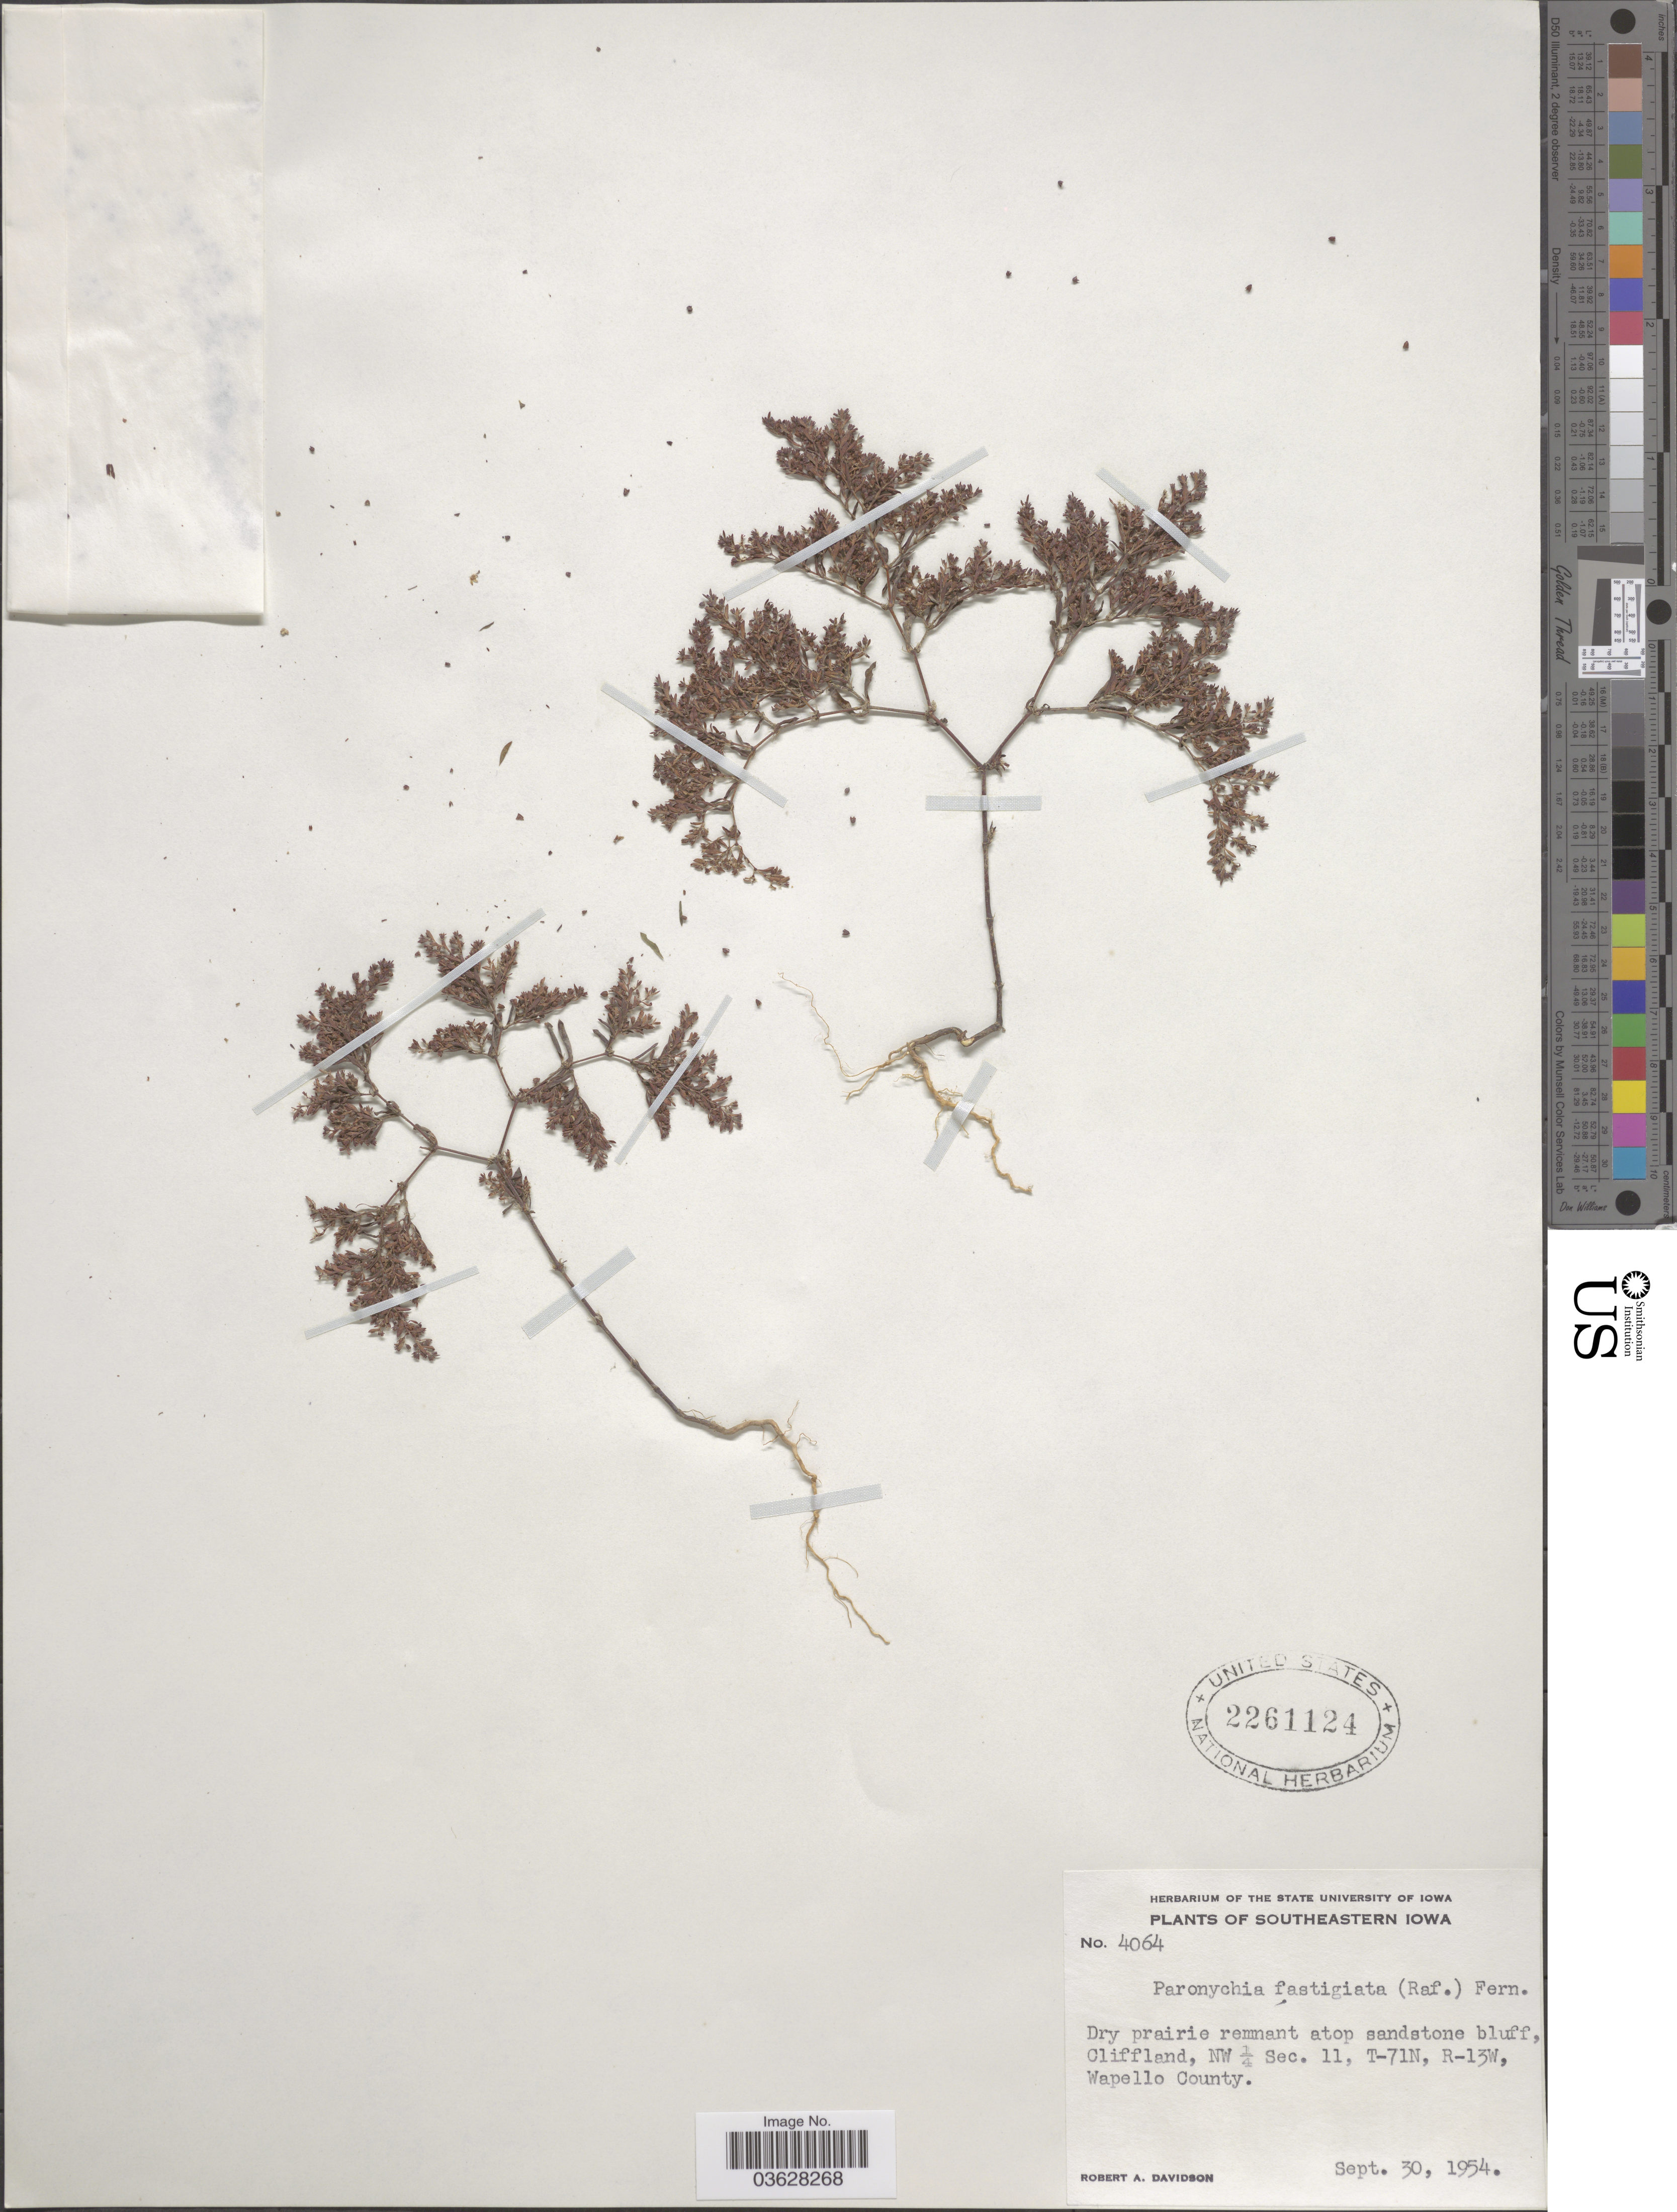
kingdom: Plantae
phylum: Tracheophyta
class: Magnoliopsida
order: Caryophyllales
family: Caryophyllaceae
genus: Paronychia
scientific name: Paronychia fastigiata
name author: (Raf.) Fernald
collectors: R. A. Davidson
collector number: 4064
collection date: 1954-09-30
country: United States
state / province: Iowa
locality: Southeastern Iowa. Cliffland, NW ¼ Sec. 11, T-71N, R-13W, Wapello County.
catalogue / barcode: US 2261124